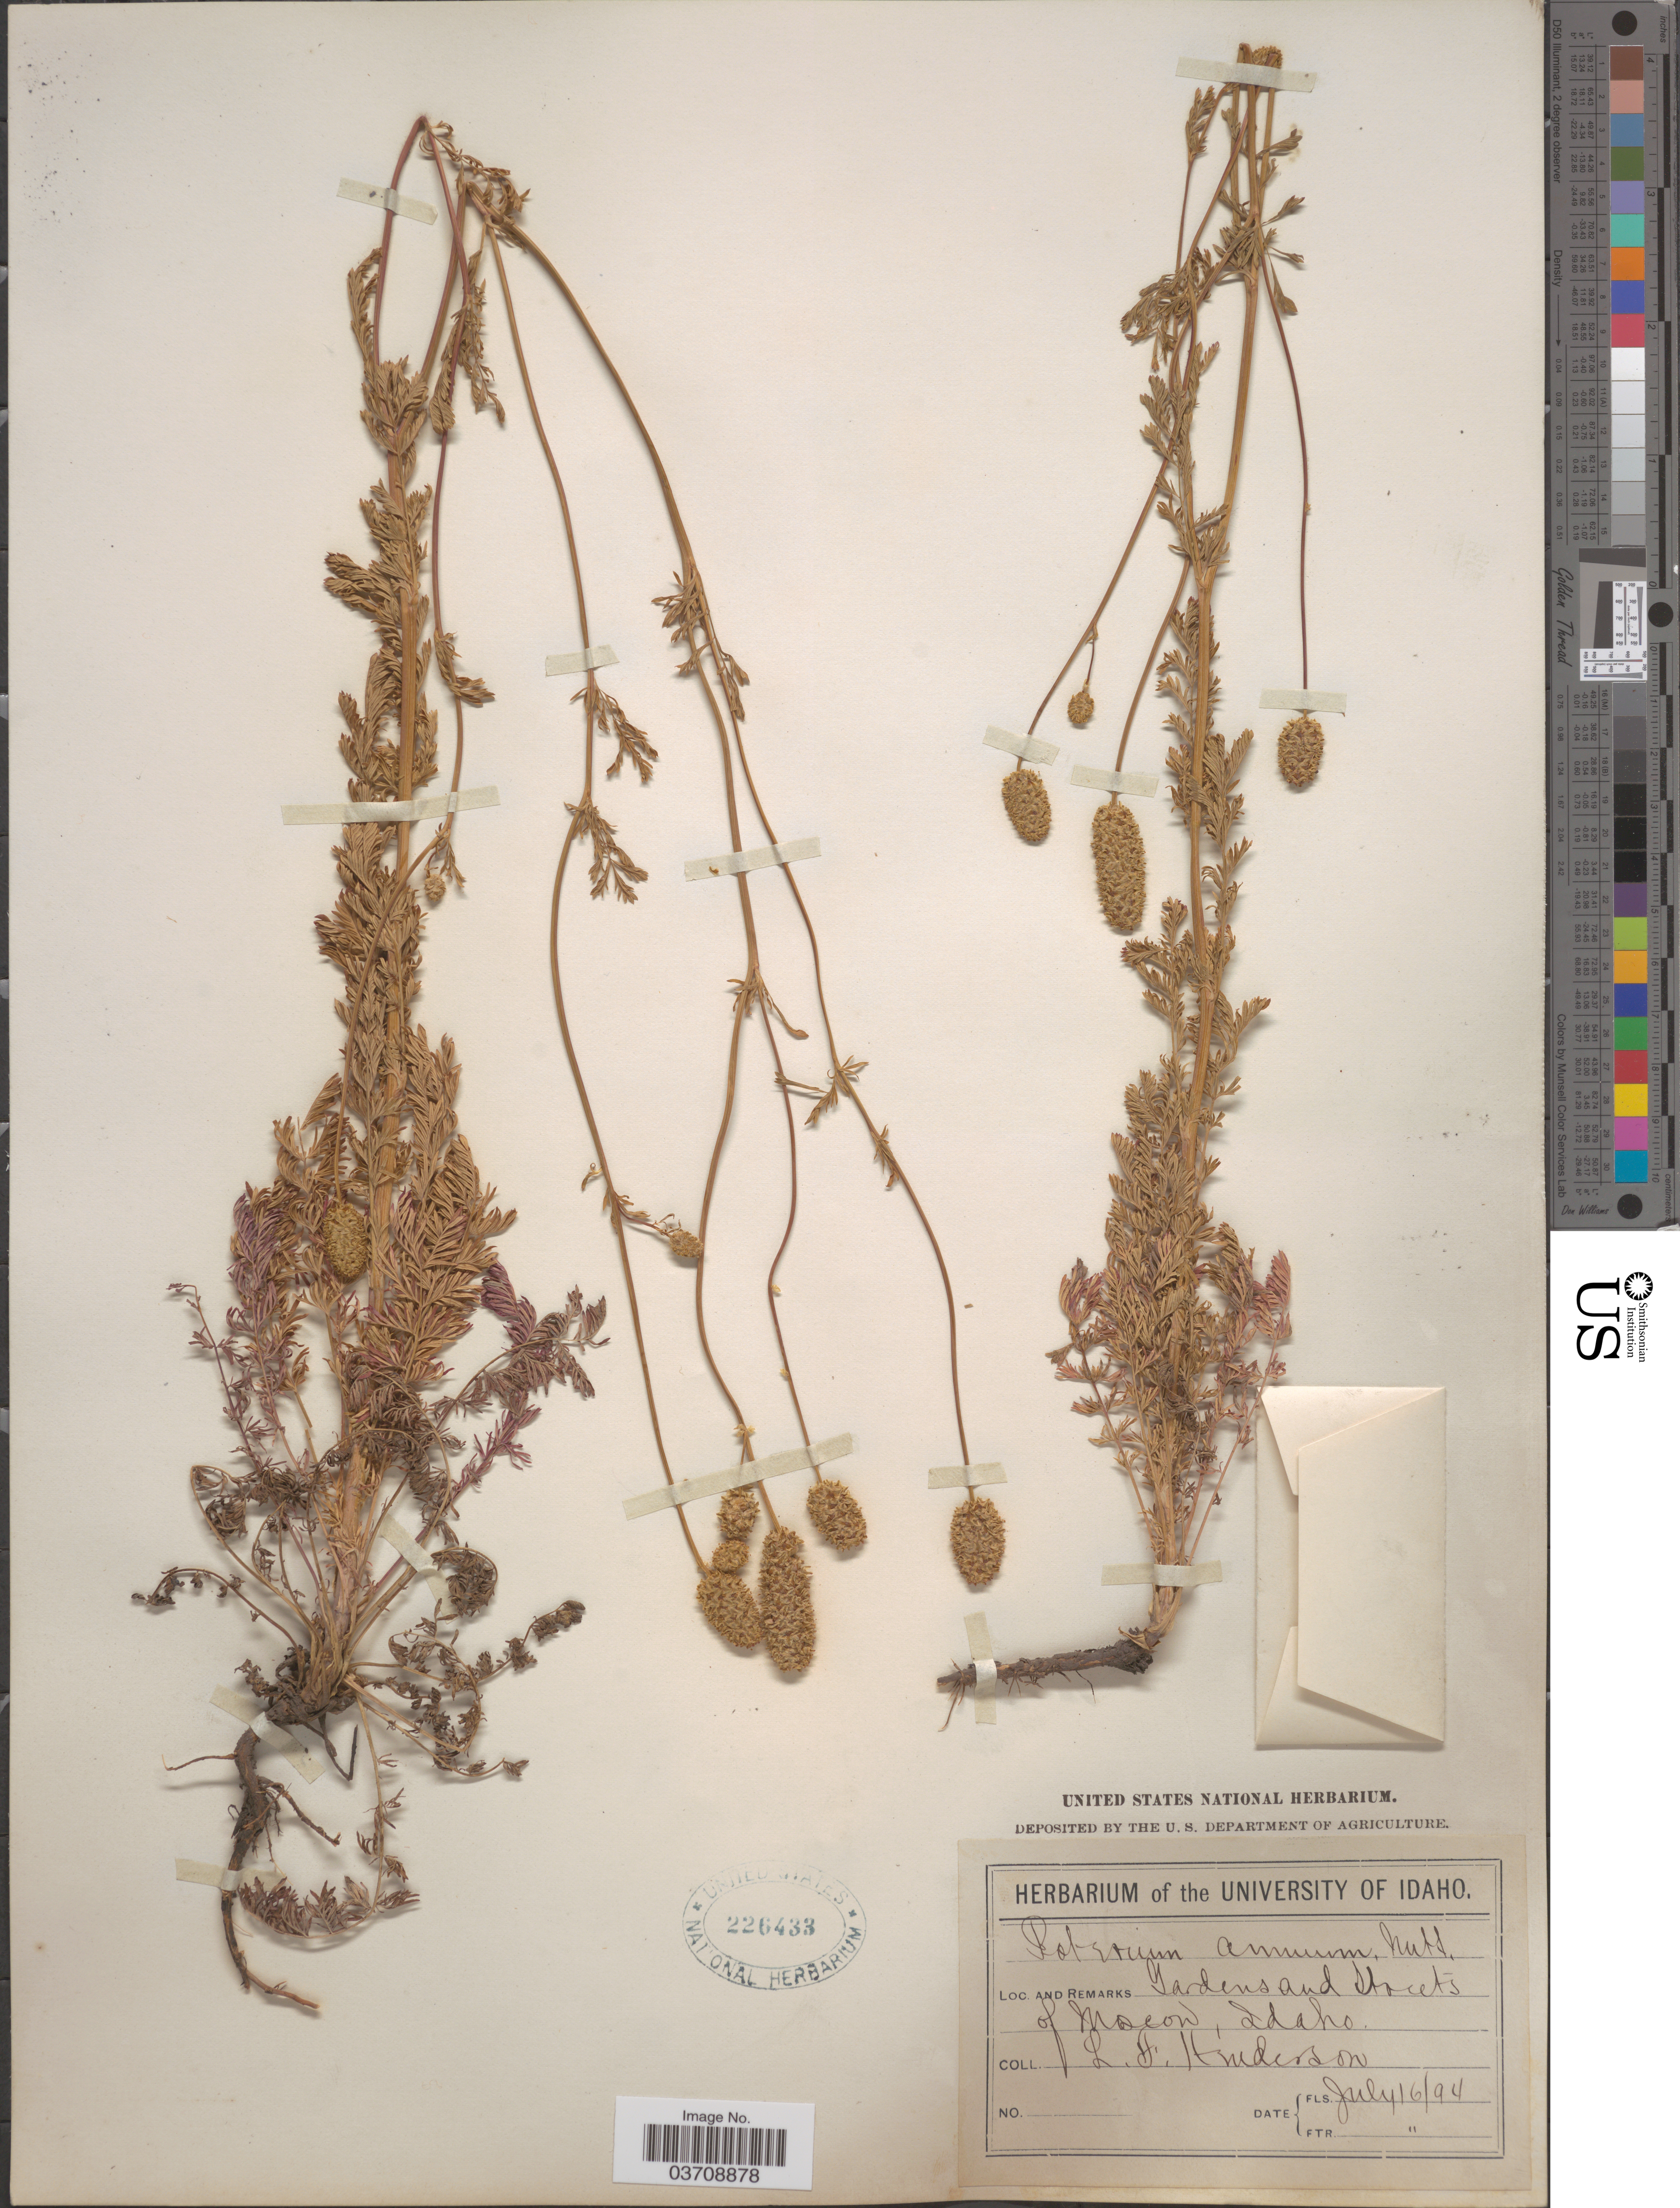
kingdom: Plantae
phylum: Tracheophyta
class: Magnoliopsida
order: Rosales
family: Rosaceae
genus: Sanguisorba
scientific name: Sanguisorba occidentalis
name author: Nutt.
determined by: Strong, Mark T., (BOT), Smithsonian Institution - National Museum of Natural History (UNITED STATES)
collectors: L. Henderson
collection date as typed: Transcribed d/m/y: 16/7/94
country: United States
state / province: Idaho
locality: Gardens and Streets of Moscow.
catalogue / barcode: US 226433